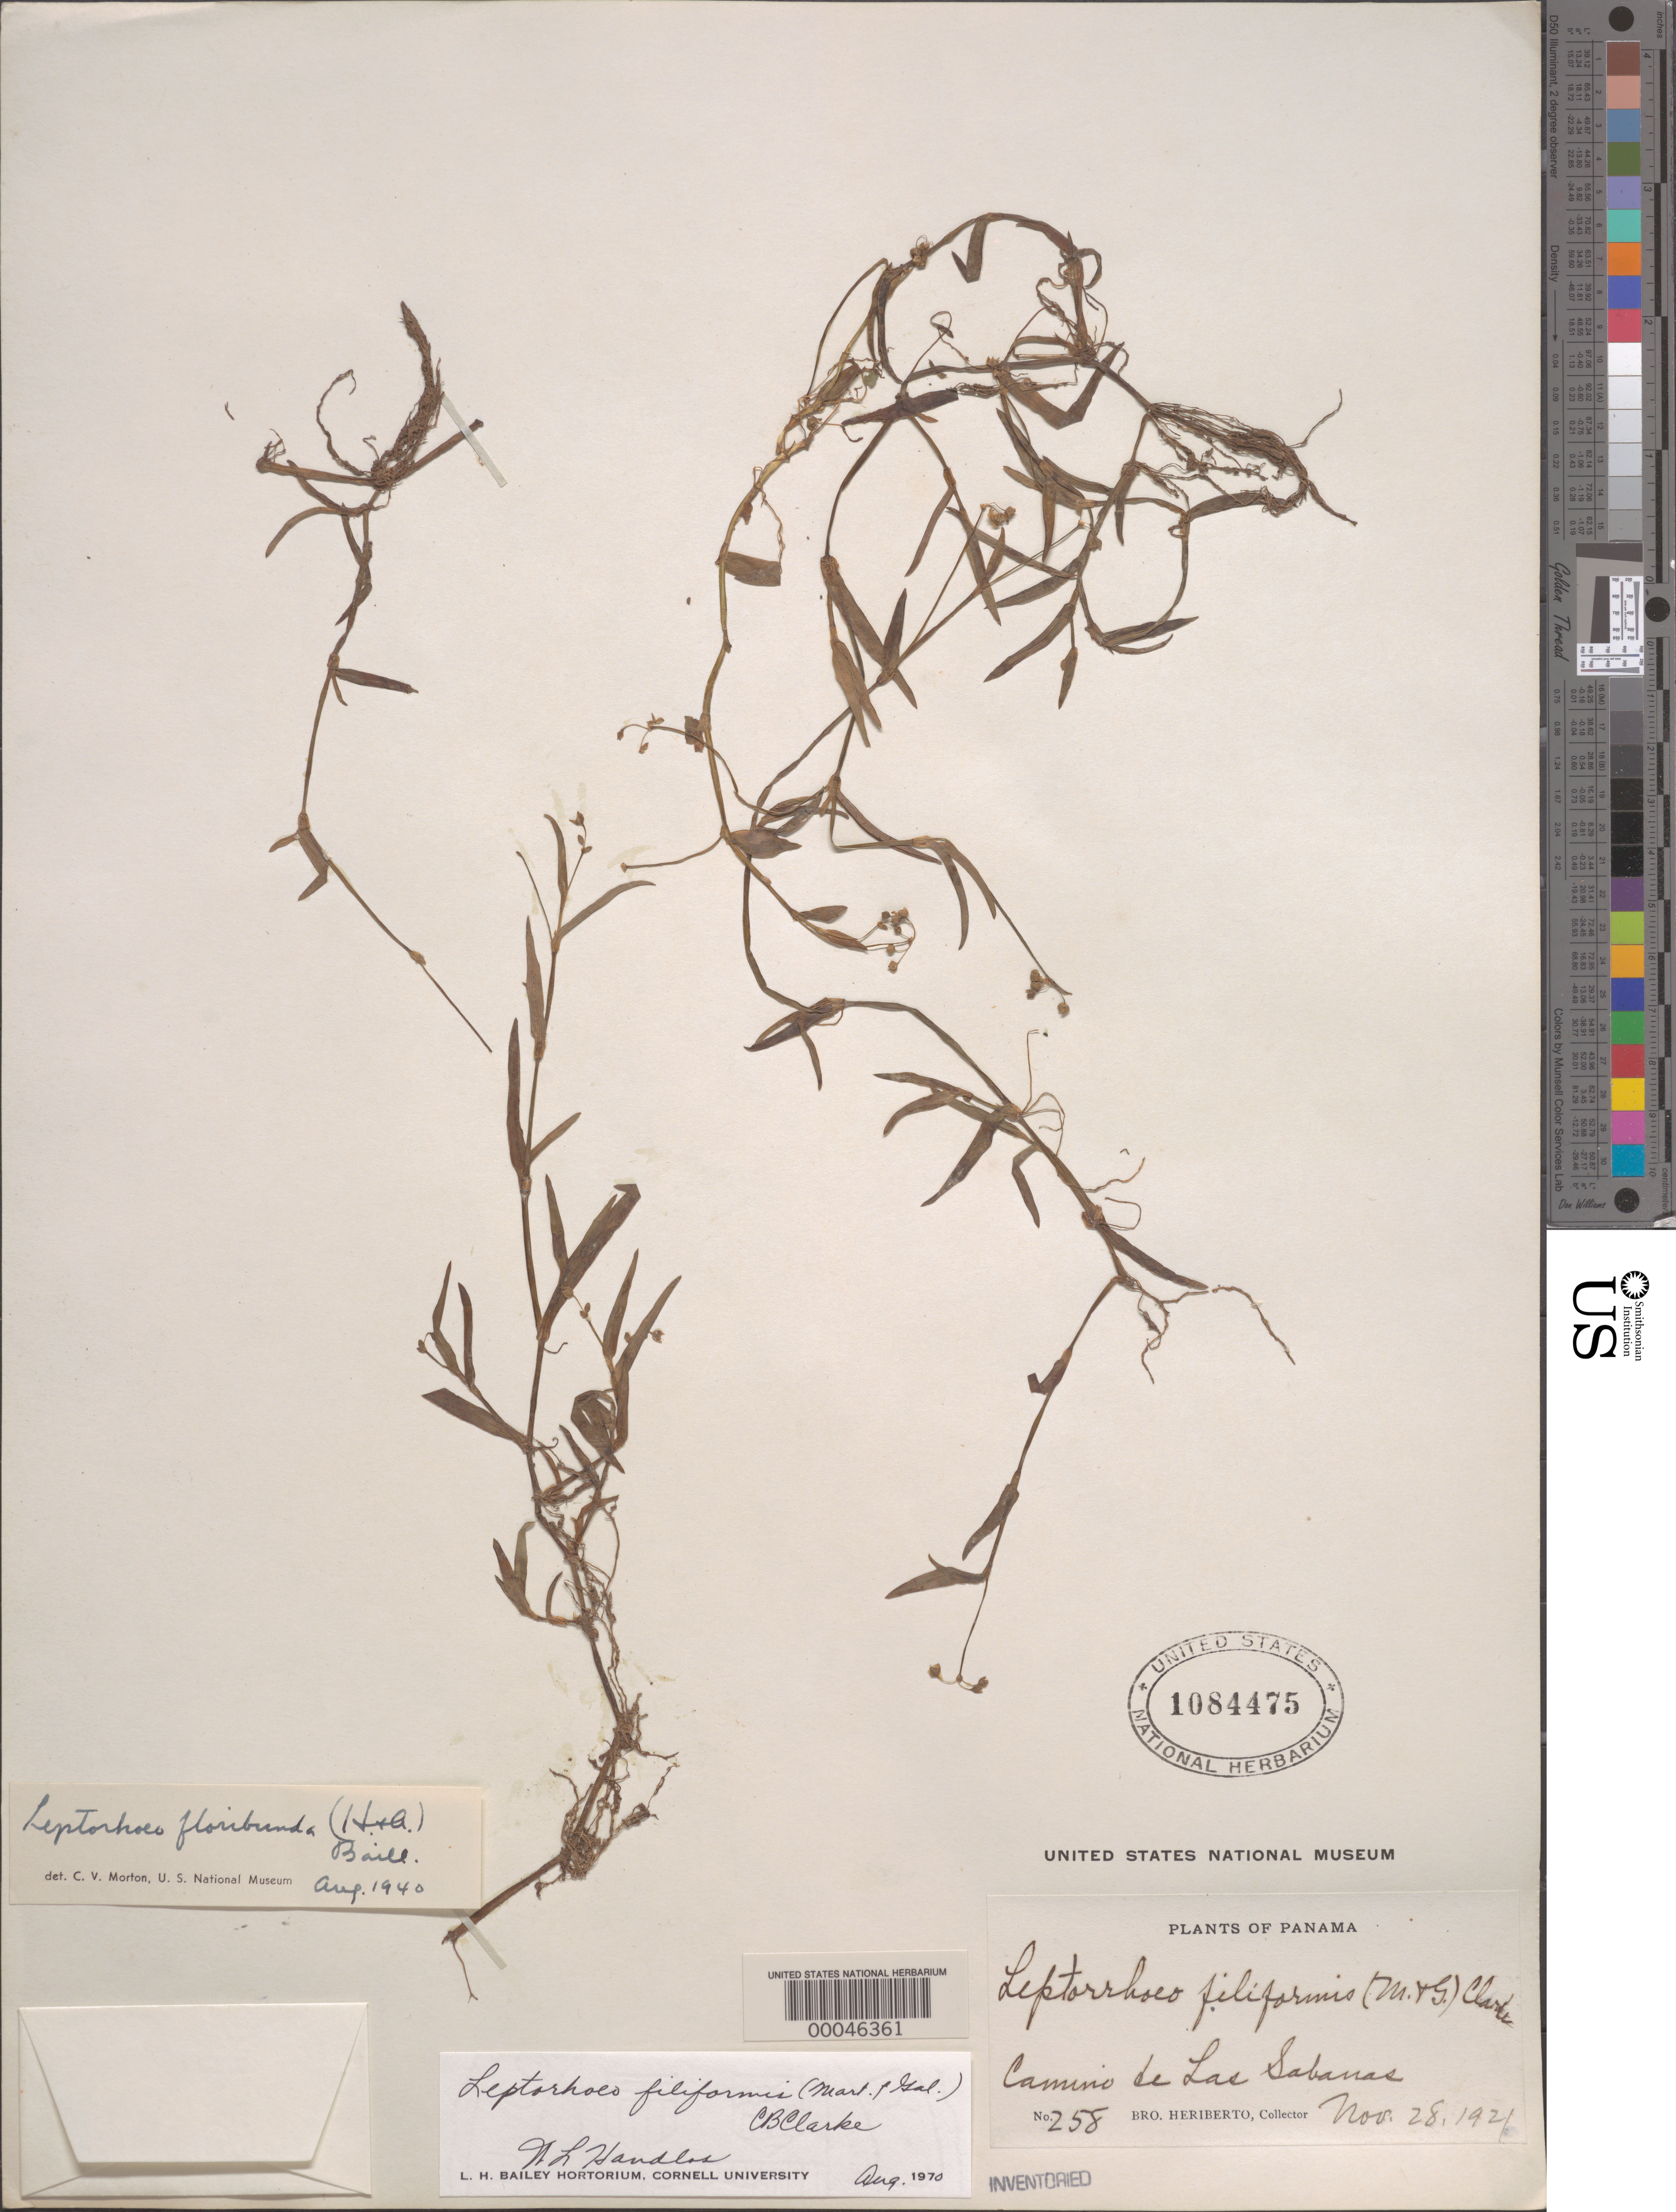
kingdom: Plantae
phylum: Tracheophyta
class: Liliopsida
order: Commelinales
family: Commelinaceae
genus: Callisia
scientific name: Callisia filiformis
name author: (M. Martens & Galeotti) D.R. Hunt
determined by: Handlos, W. L.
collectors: B. Herbierto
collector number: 258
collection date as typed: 28 Nov 1921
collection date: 1921-11-28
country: Panama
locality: Camino de las Sabanas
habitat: Roadside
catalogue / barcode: US 1084475